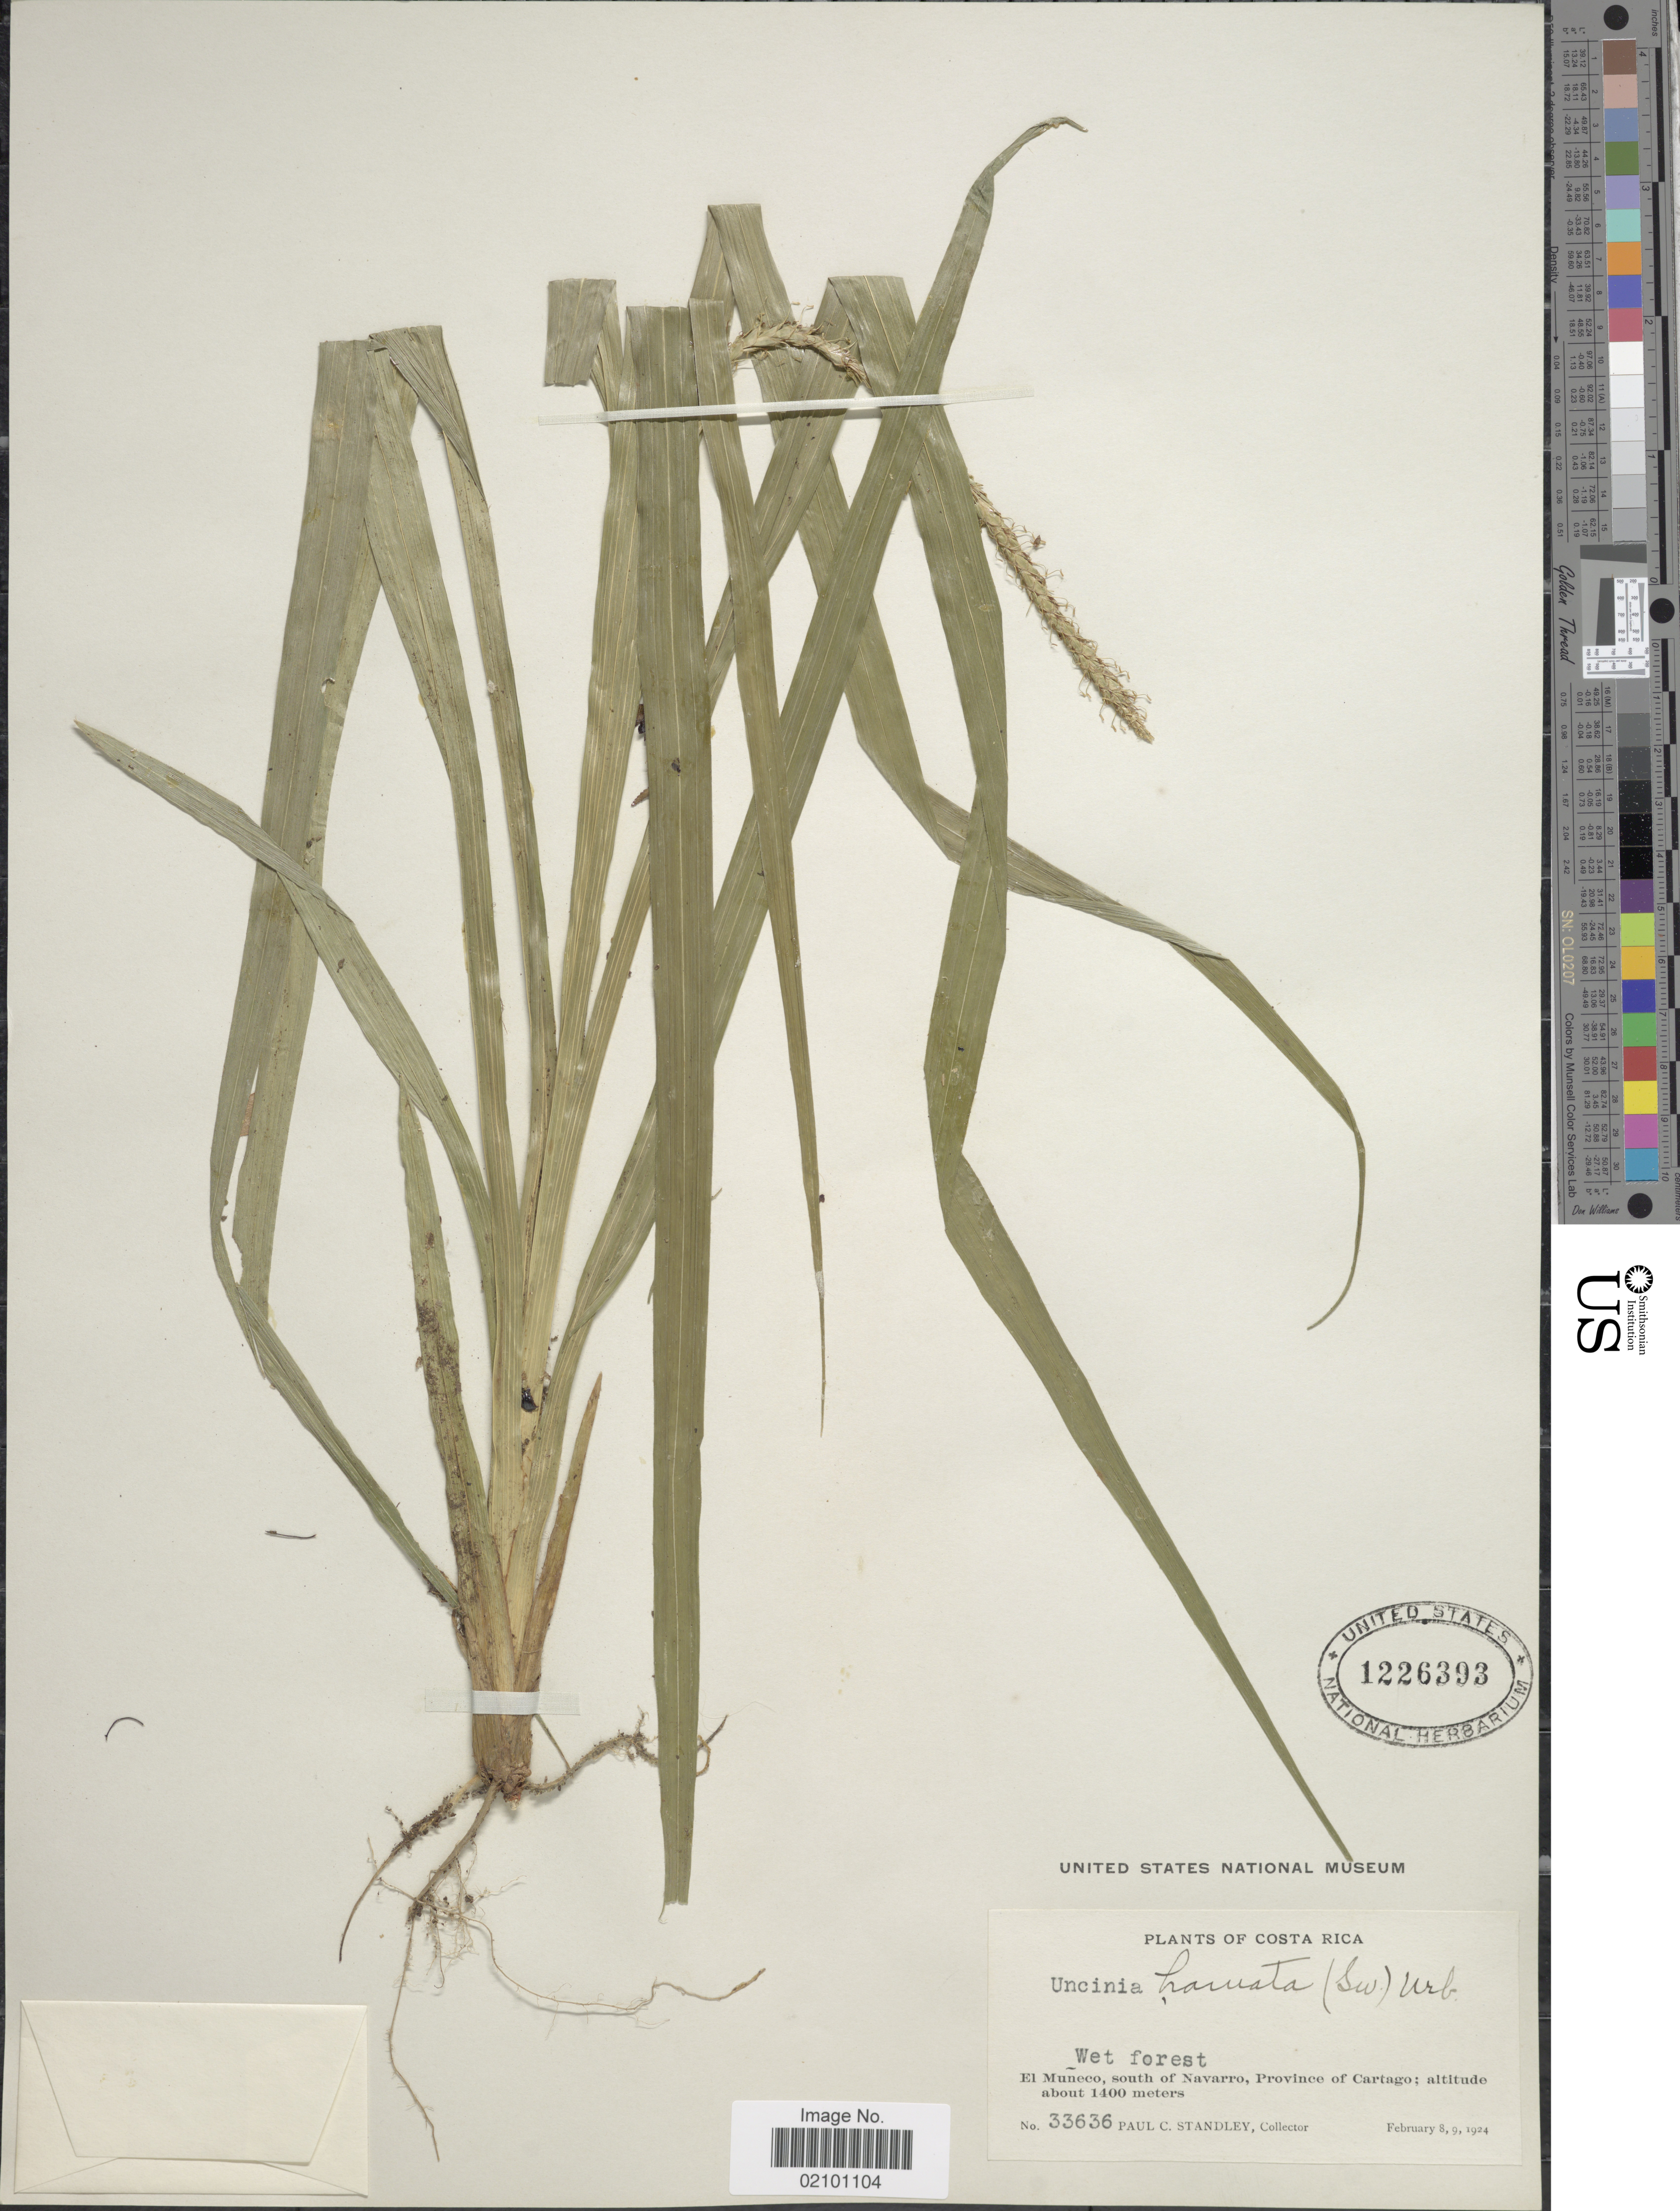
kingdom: Plantae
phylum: Tracheophyta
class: Liliopsida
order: Poales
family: Cyperaceae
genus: Carex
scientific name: Carex hamata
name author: Sw.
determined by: Jimnéz-Mejias, Pedro, (UPOS), Universidad Pablo de Olavide (SPAIN)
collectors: P. C. Standley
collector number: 33636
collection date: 1924-02-08/1924-02-09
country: Costa Rica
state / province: Cartago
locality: El Muneco, south of Navarro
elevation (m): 1400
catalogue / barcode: US 1226393